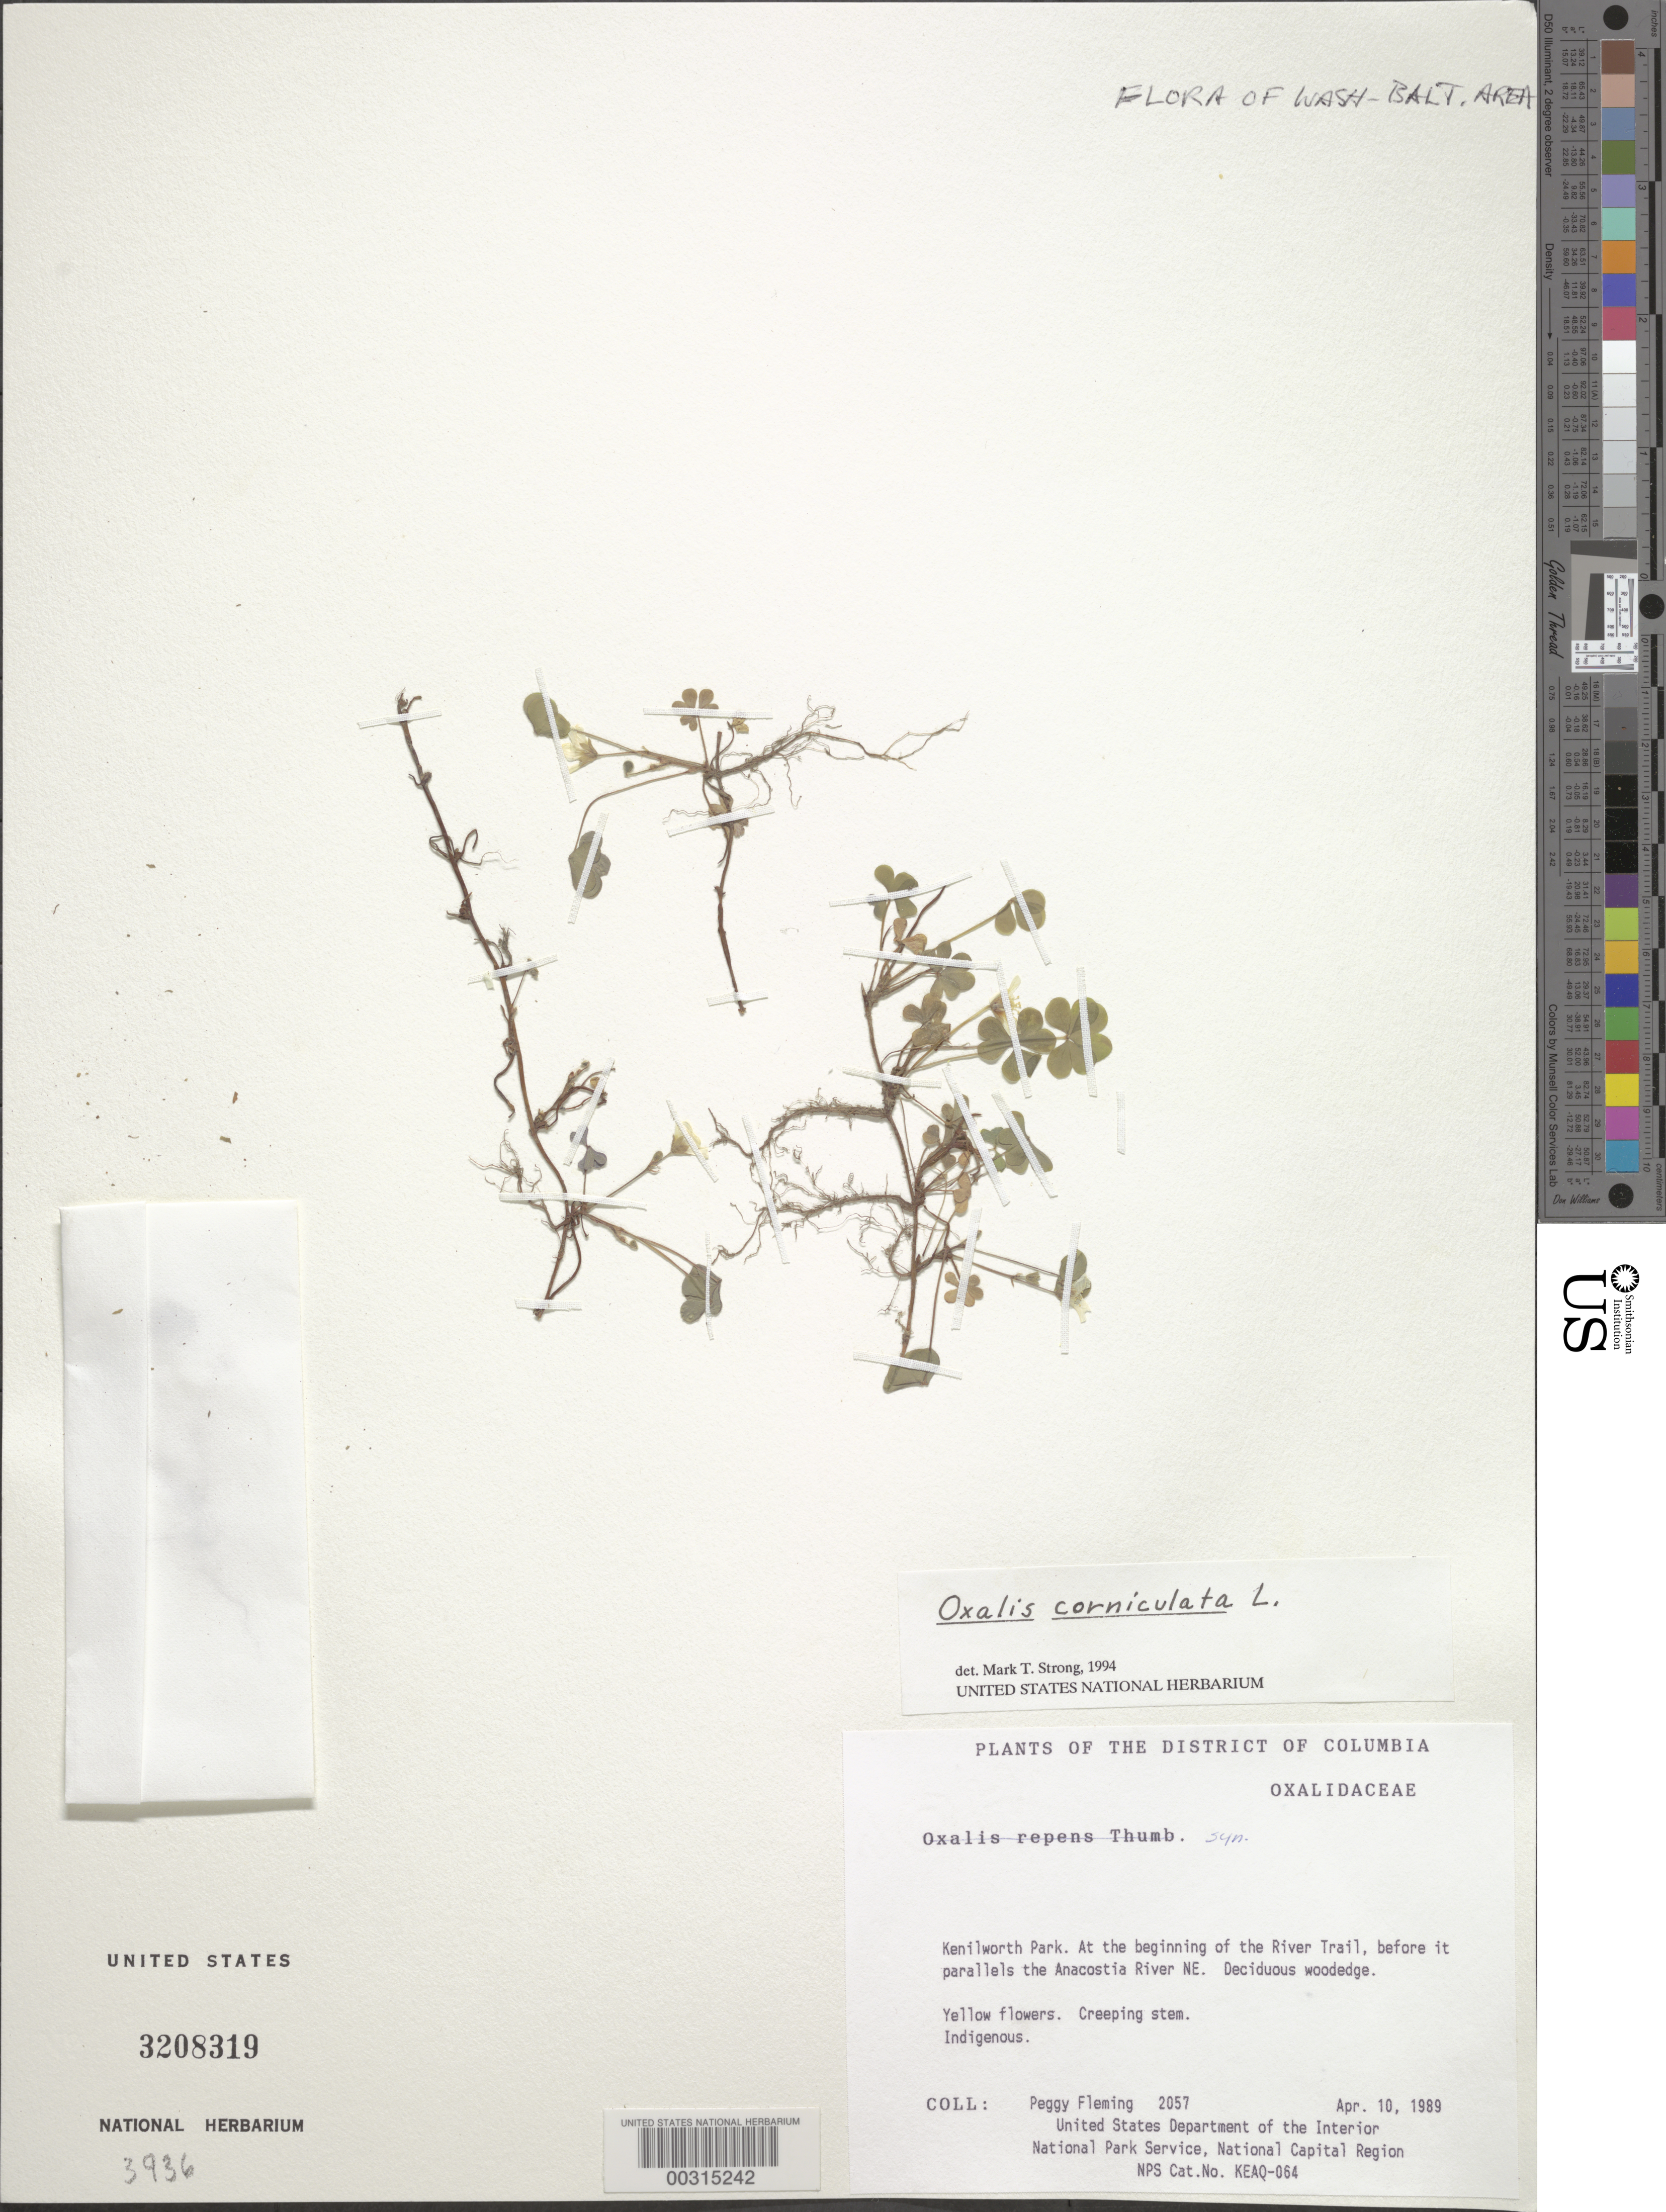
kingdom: Plantae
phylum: Tracheophyta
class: Magnoliopsida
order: Oxalidales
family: Oxalidaceae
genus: Oxalis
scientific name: Oxalis corniculata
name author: L.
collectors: P. Fleming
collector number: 2057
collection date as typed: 10 Apr 1989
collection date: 1989-04-10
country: United States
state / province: District of Columbia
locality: Kenilworth Park, River Trail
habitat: Deciduous woodedge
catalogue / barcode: US 3208319